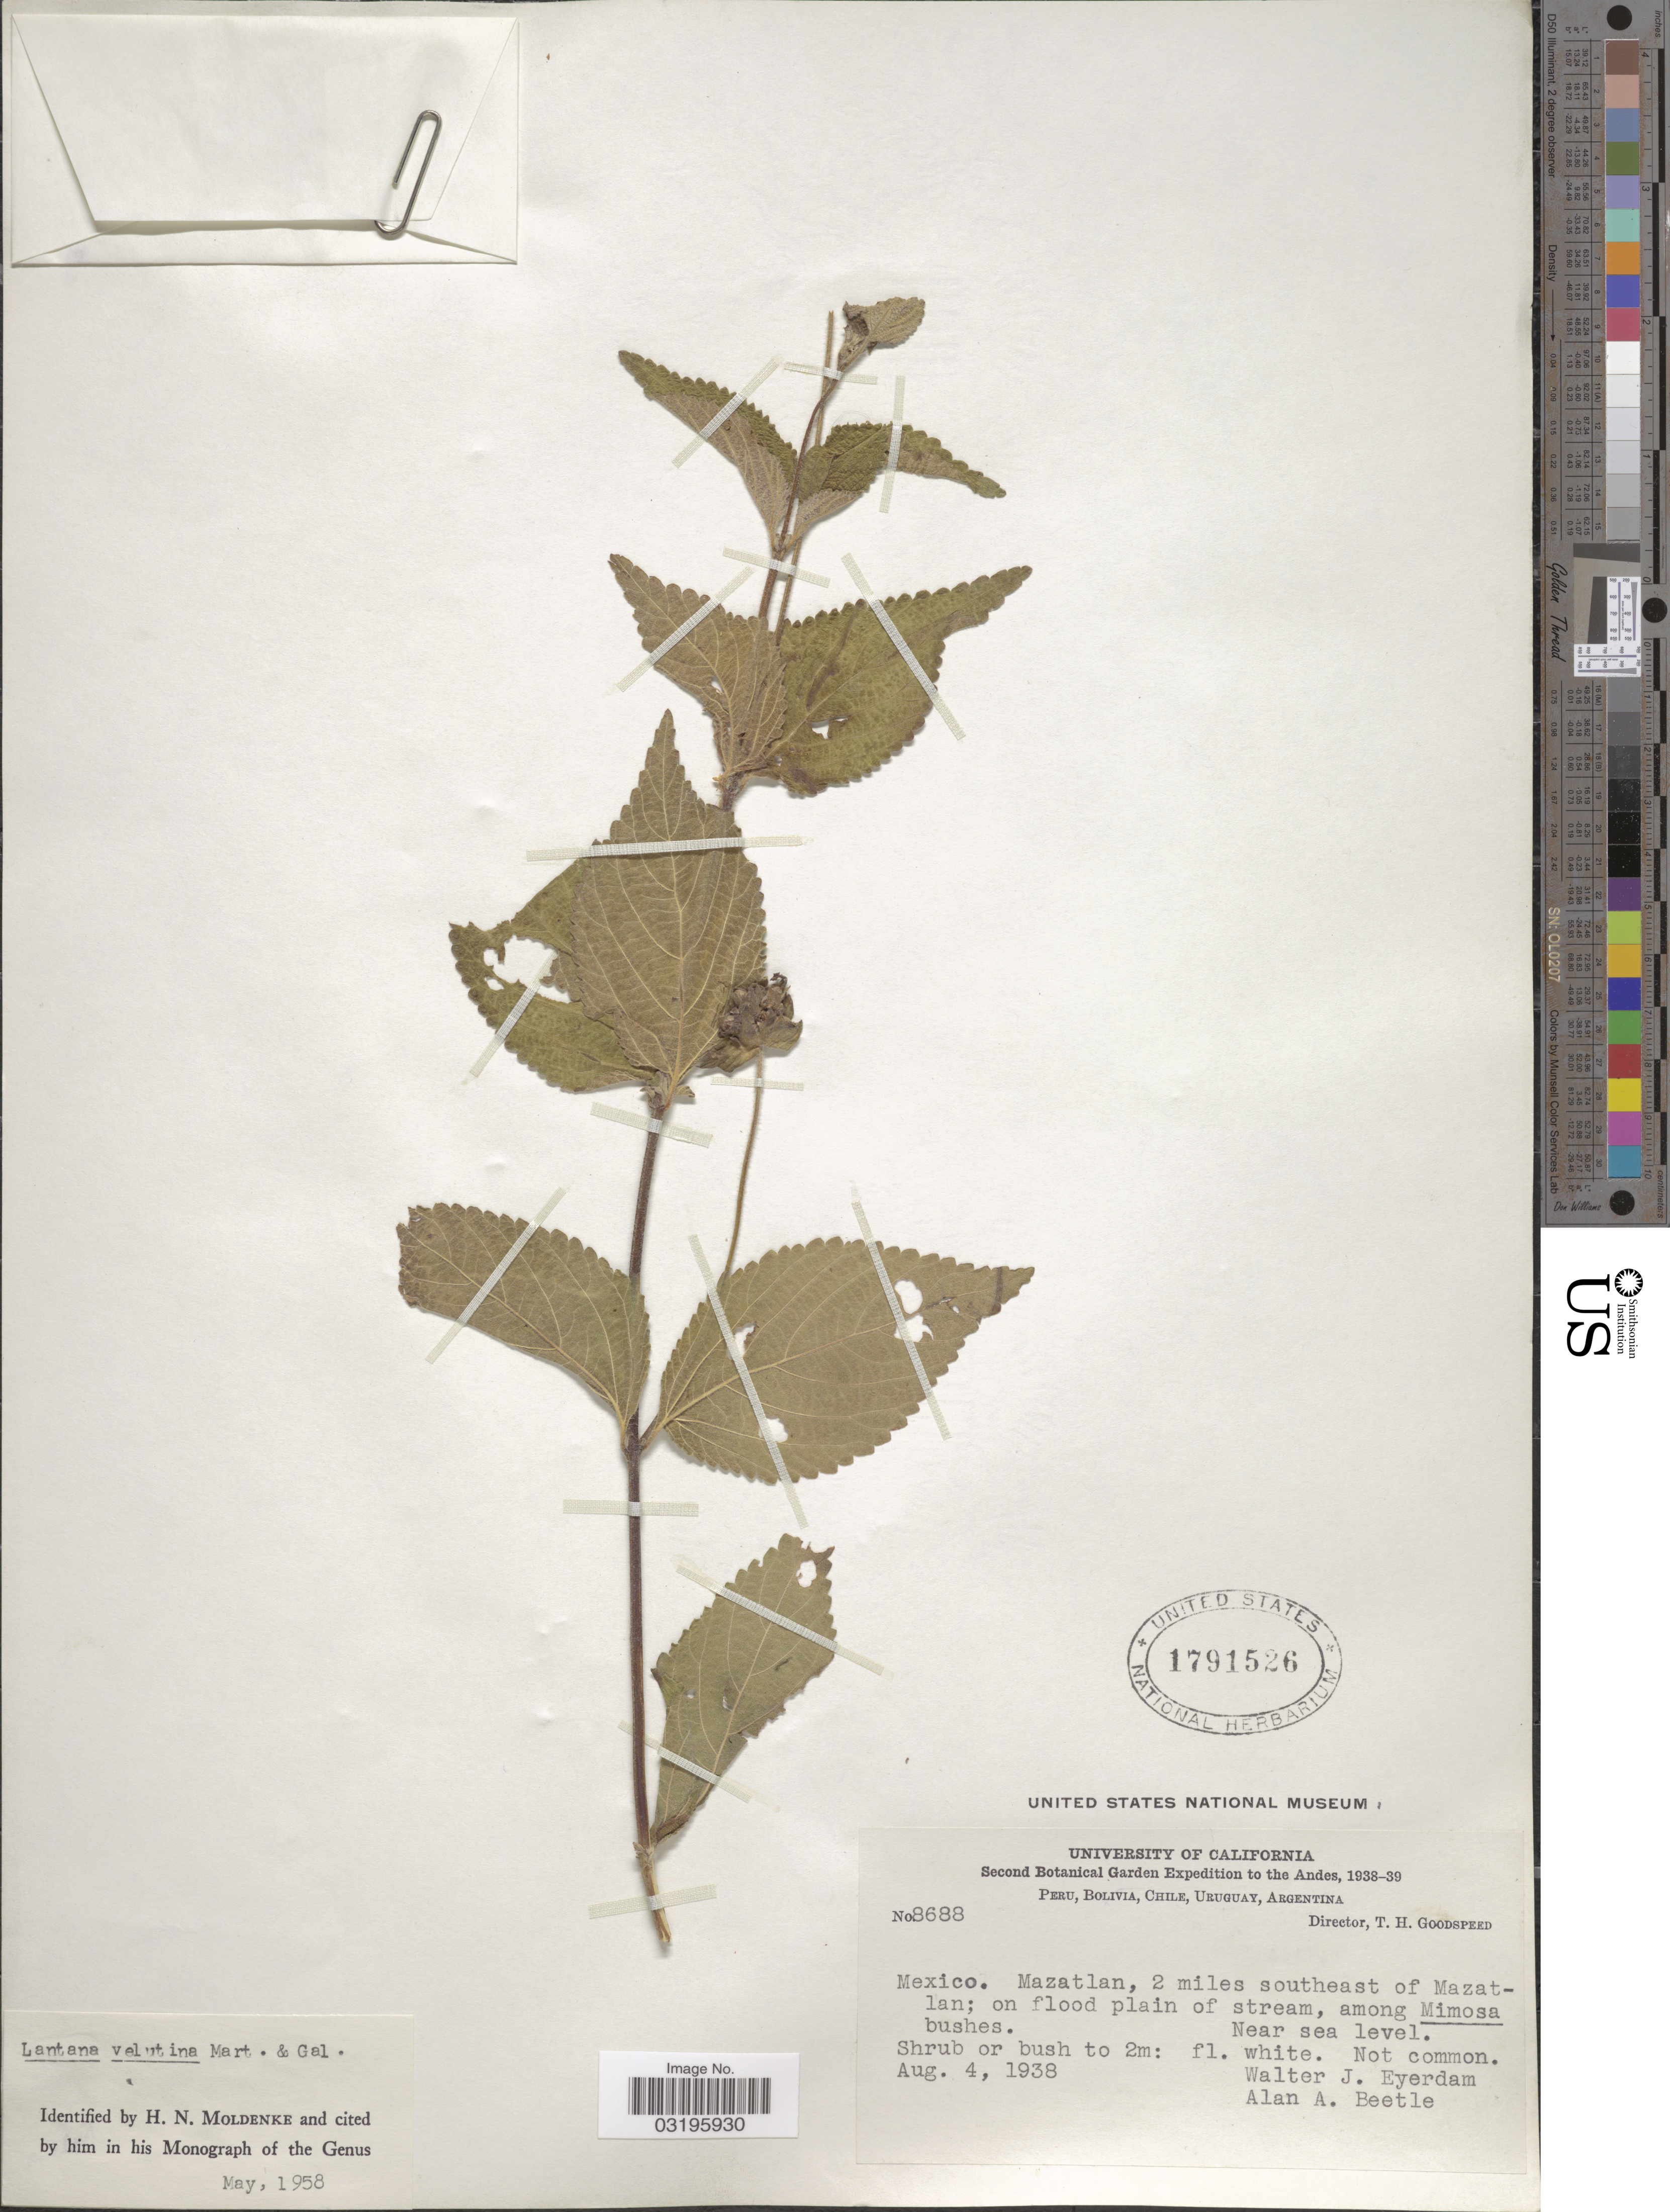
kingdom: Plantae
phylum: Tracheophyta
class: Magnoliopsida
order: Lamiales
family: Verbenaceae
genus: Lantana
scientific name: Lantana velutina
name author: M. Martens & Galeotti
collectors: W. J. Eyerdam & A. A. Beetle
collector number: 8688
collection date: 1938-08-04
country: Mexico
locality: Andes. Mazatlan, 2 miles southeast of Mazatlan.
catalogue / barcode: US 1791526